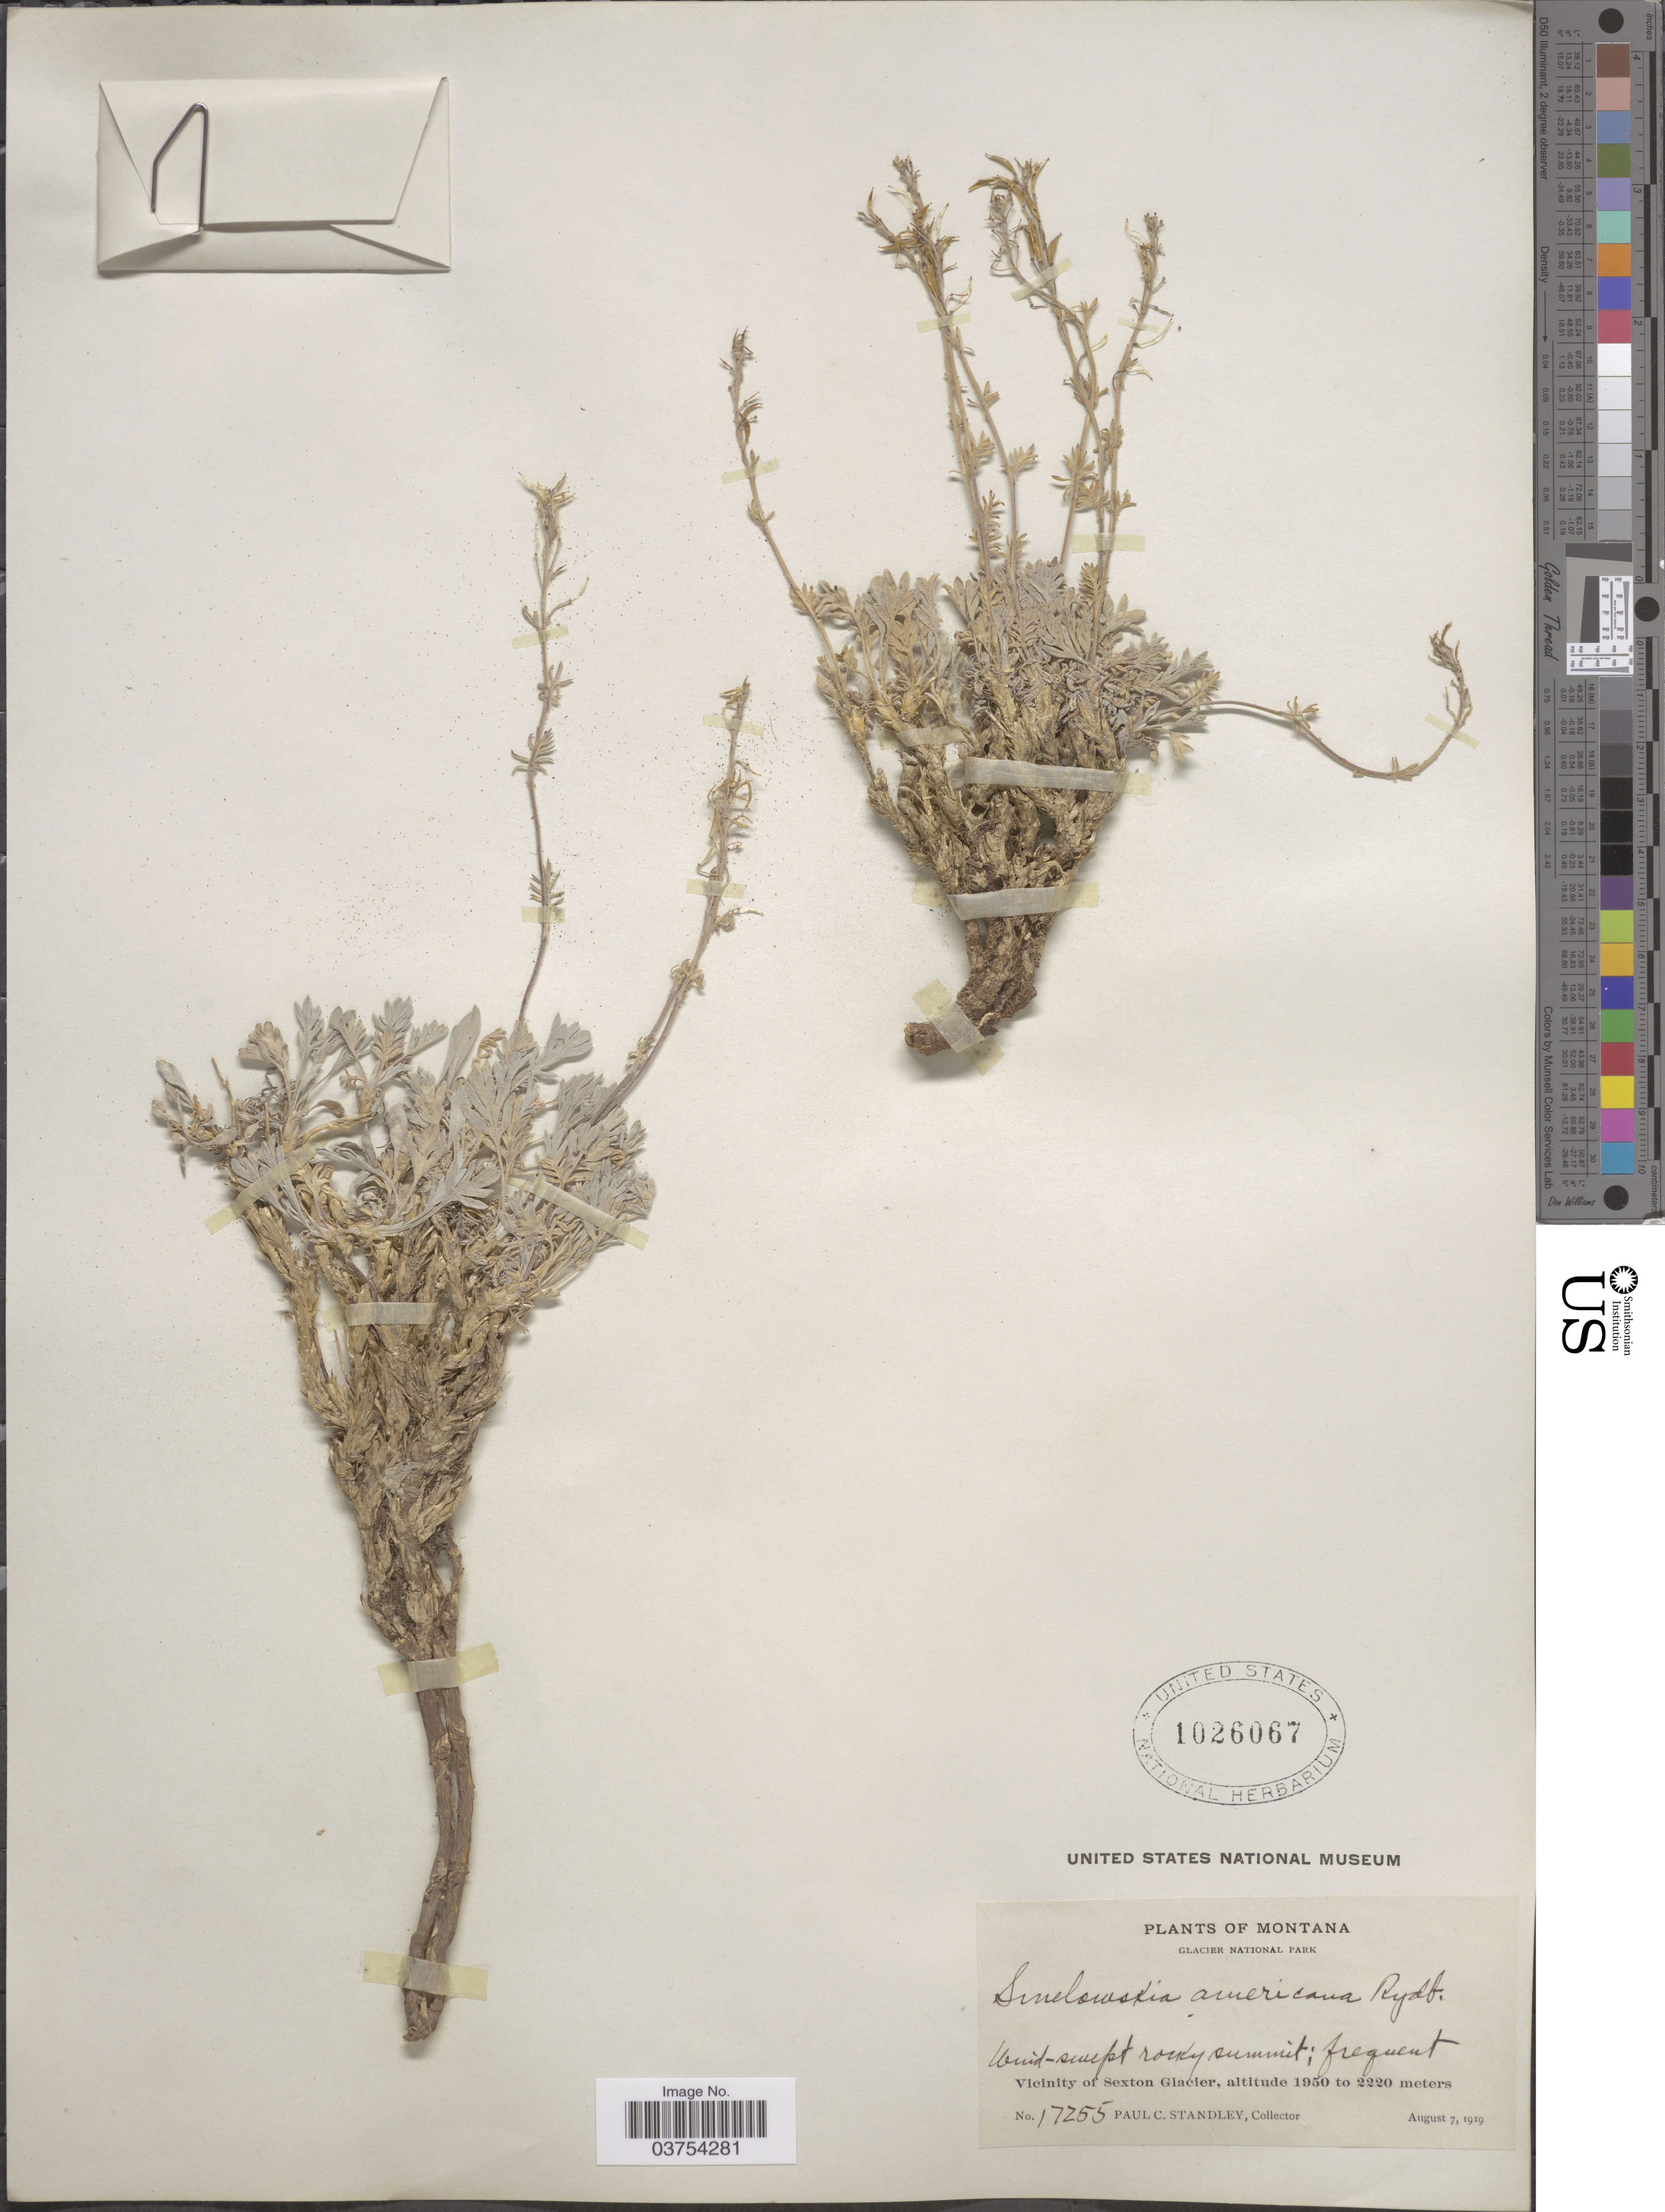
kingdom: Plantae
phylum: Tracheophyta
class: Magnoliopsida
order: Brassicales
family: Brassicaceae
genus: Smelowskia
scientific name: Smelowskia calycina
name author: (Stephan) C.A. Mey.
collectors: P. C. Standley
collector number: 17255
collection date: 1919-08-07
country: United States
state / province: Montana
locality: Glacier National Park. Vicinity of Sexton Glacier.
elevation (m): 1950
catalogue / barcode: US 1026067